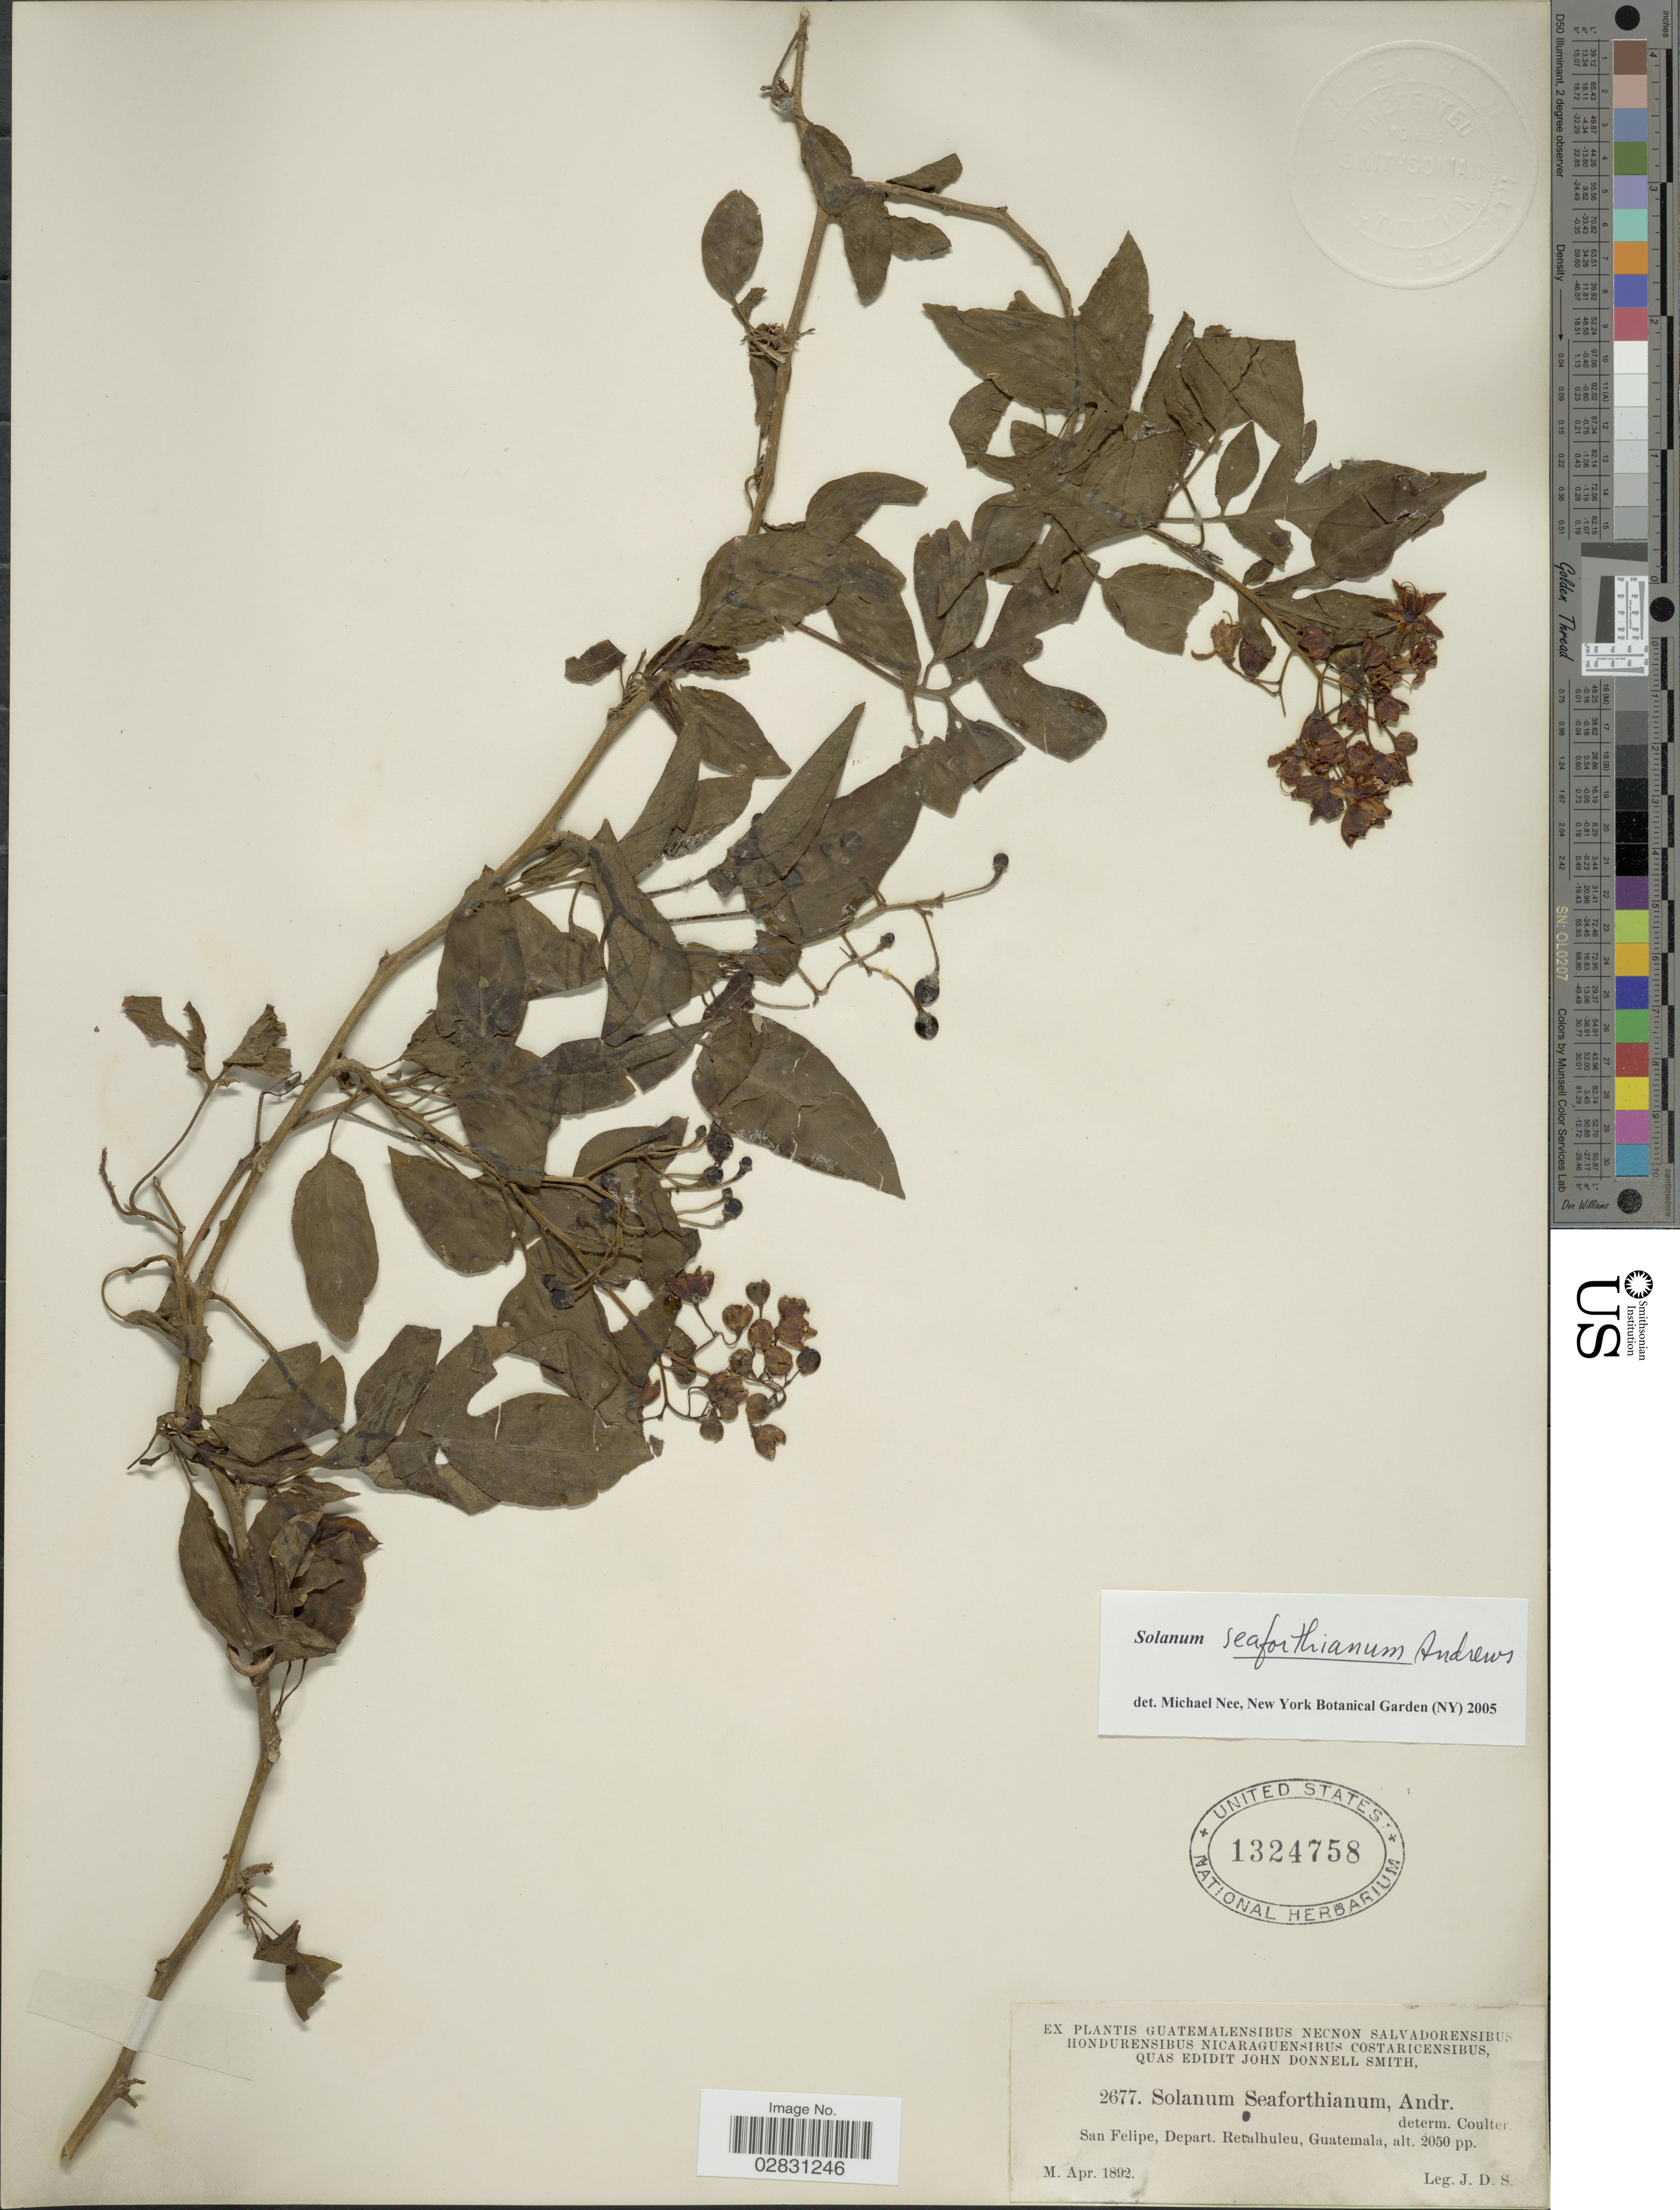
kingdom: Plantae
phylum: Tracheophyta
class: Magnoliopsida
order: Solanales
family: Solanaceae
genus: Solanum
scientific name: Solanum seaforthianum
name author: Andrews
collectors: J. Donnell Smith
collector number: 2677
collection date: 1892-04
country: Guatemala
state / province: Retalhuleu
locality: San Felipe, Depart. Retalhuleu.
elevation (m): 625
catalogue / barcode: US 1324758